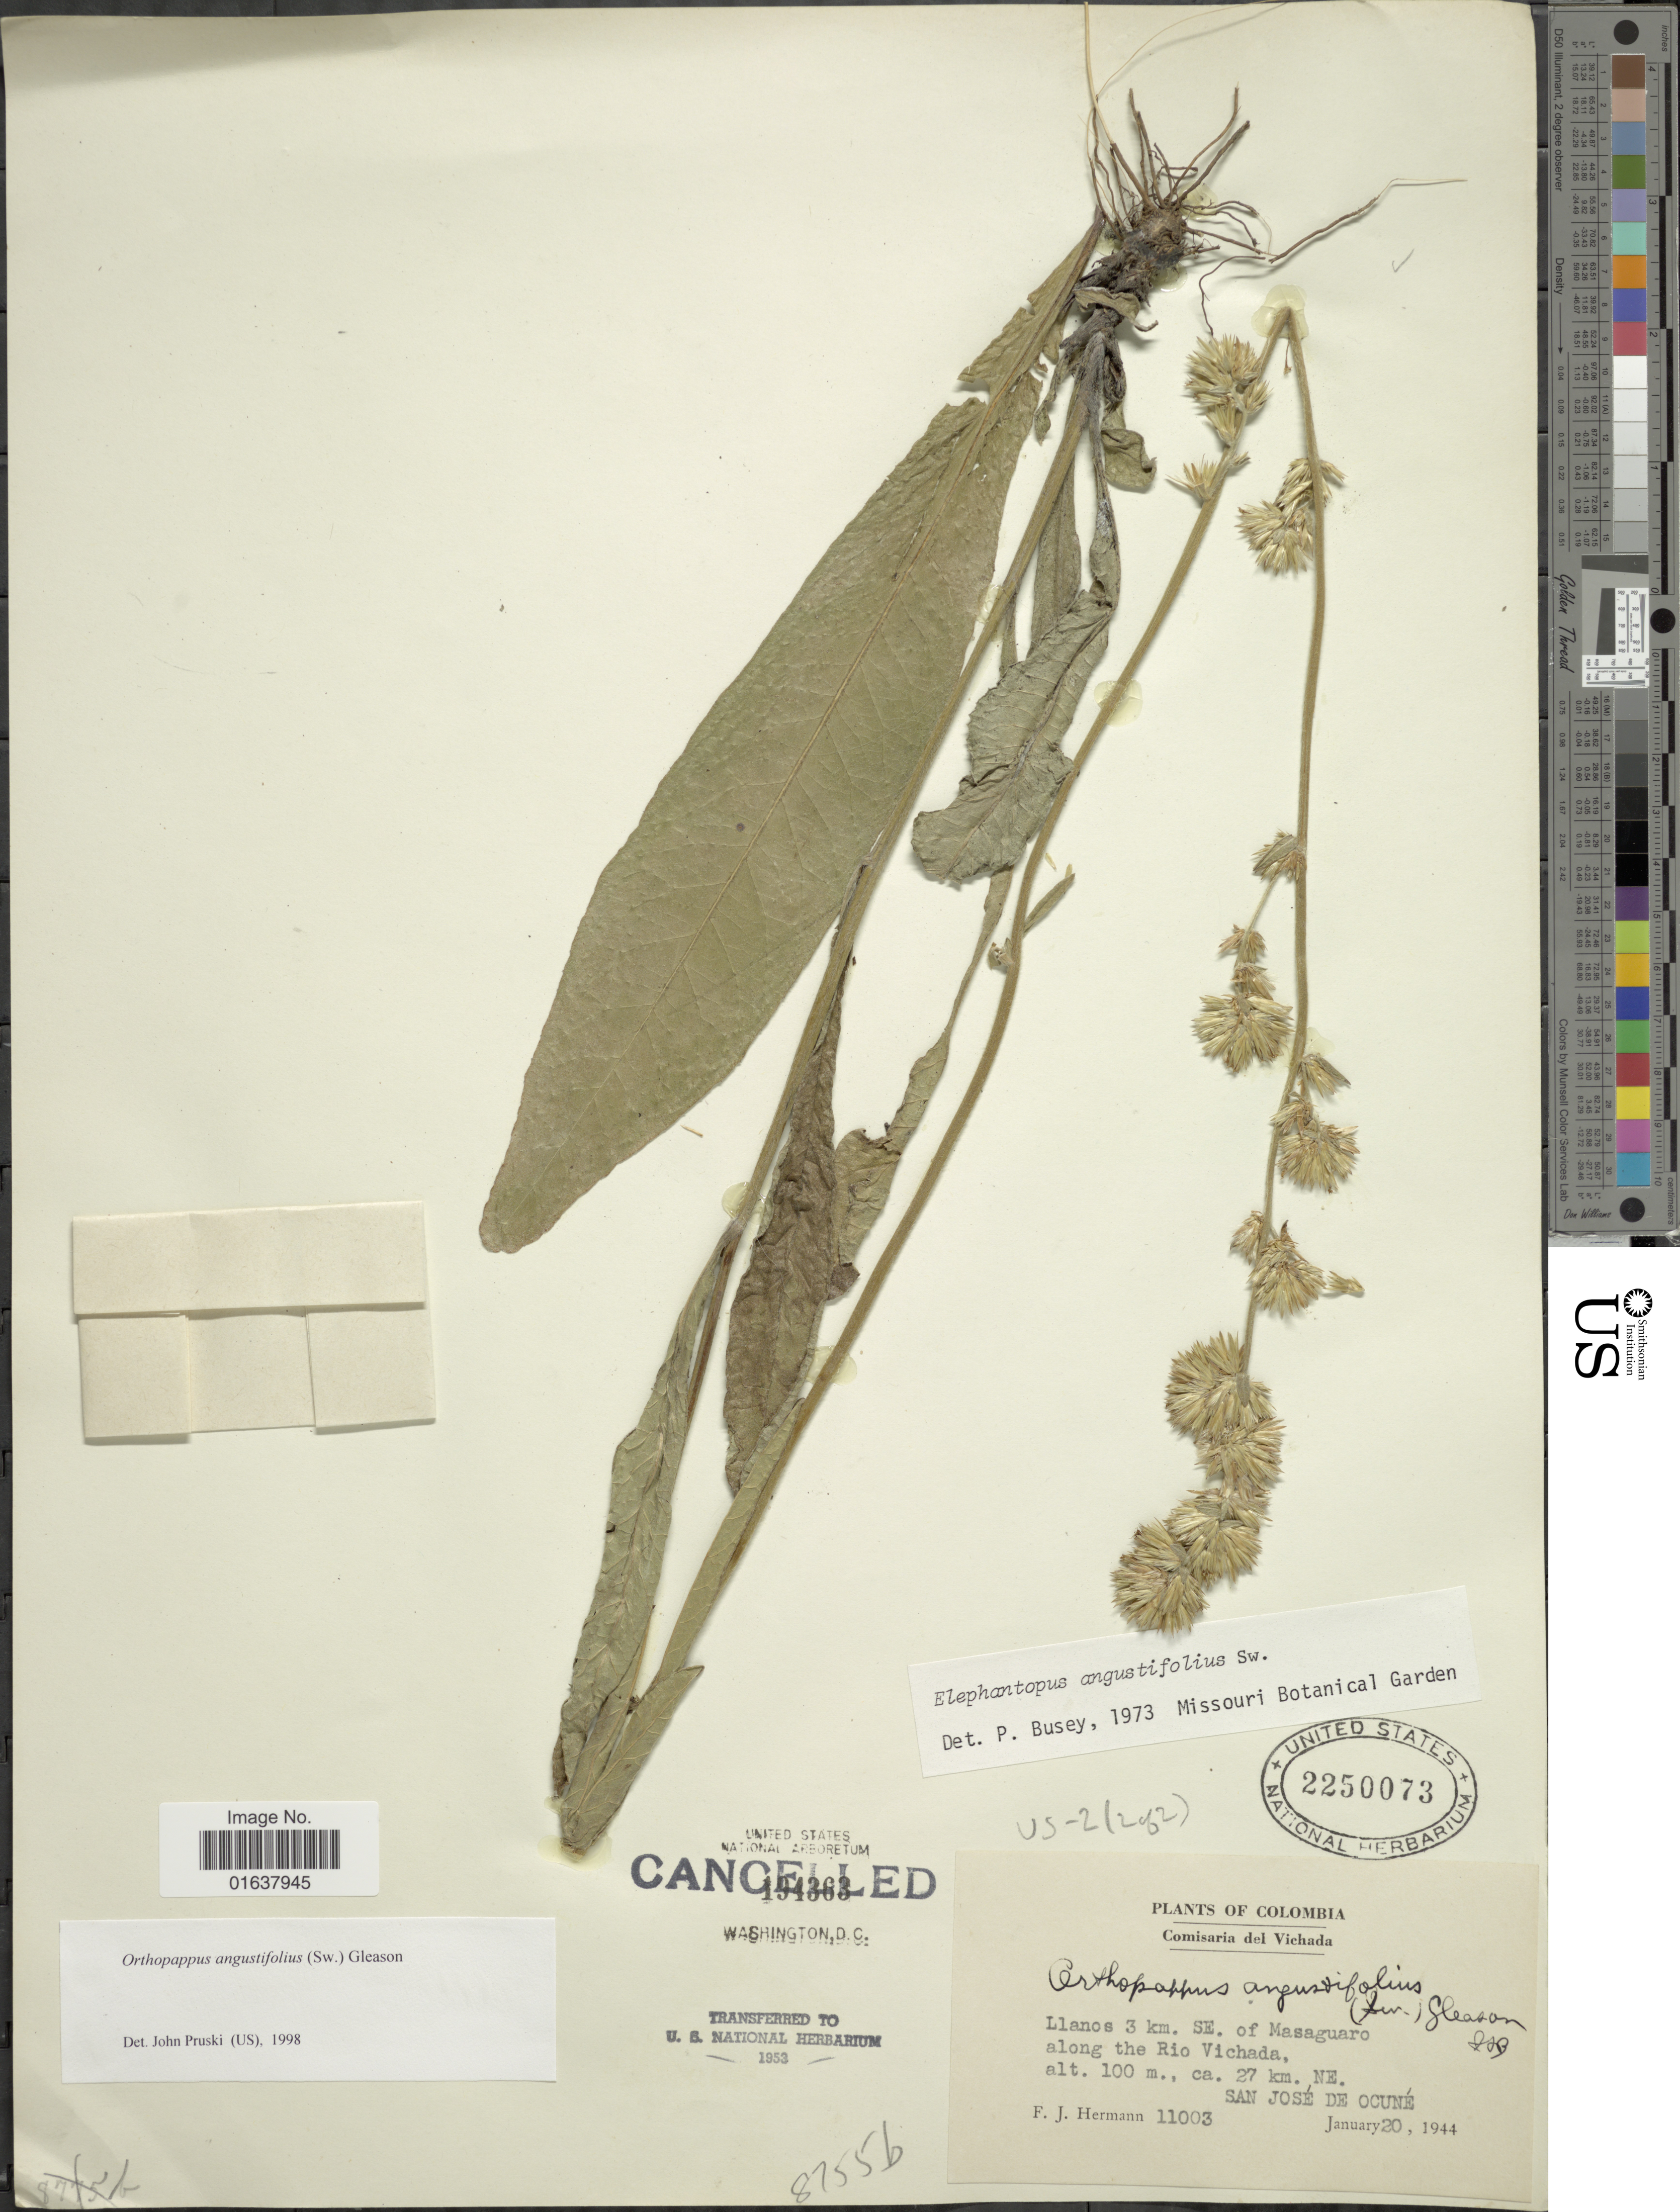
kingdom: Plantae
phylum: Tracheophyta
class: Magnoliopsida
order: Asterales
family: Asteraceae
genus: Orthopappus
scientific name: Orthopappus angustifolius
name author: (Sw.) Gleason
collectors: F. J. Hermann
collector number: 11003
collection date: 1944-01-20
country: Colombia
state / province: Vichada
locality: Comisaria del Vichada. Llanos 3 km SE of Masaguaro along the Rio Vichada. 27 km. NE San Jose de Ocune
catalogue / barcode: US 2250073